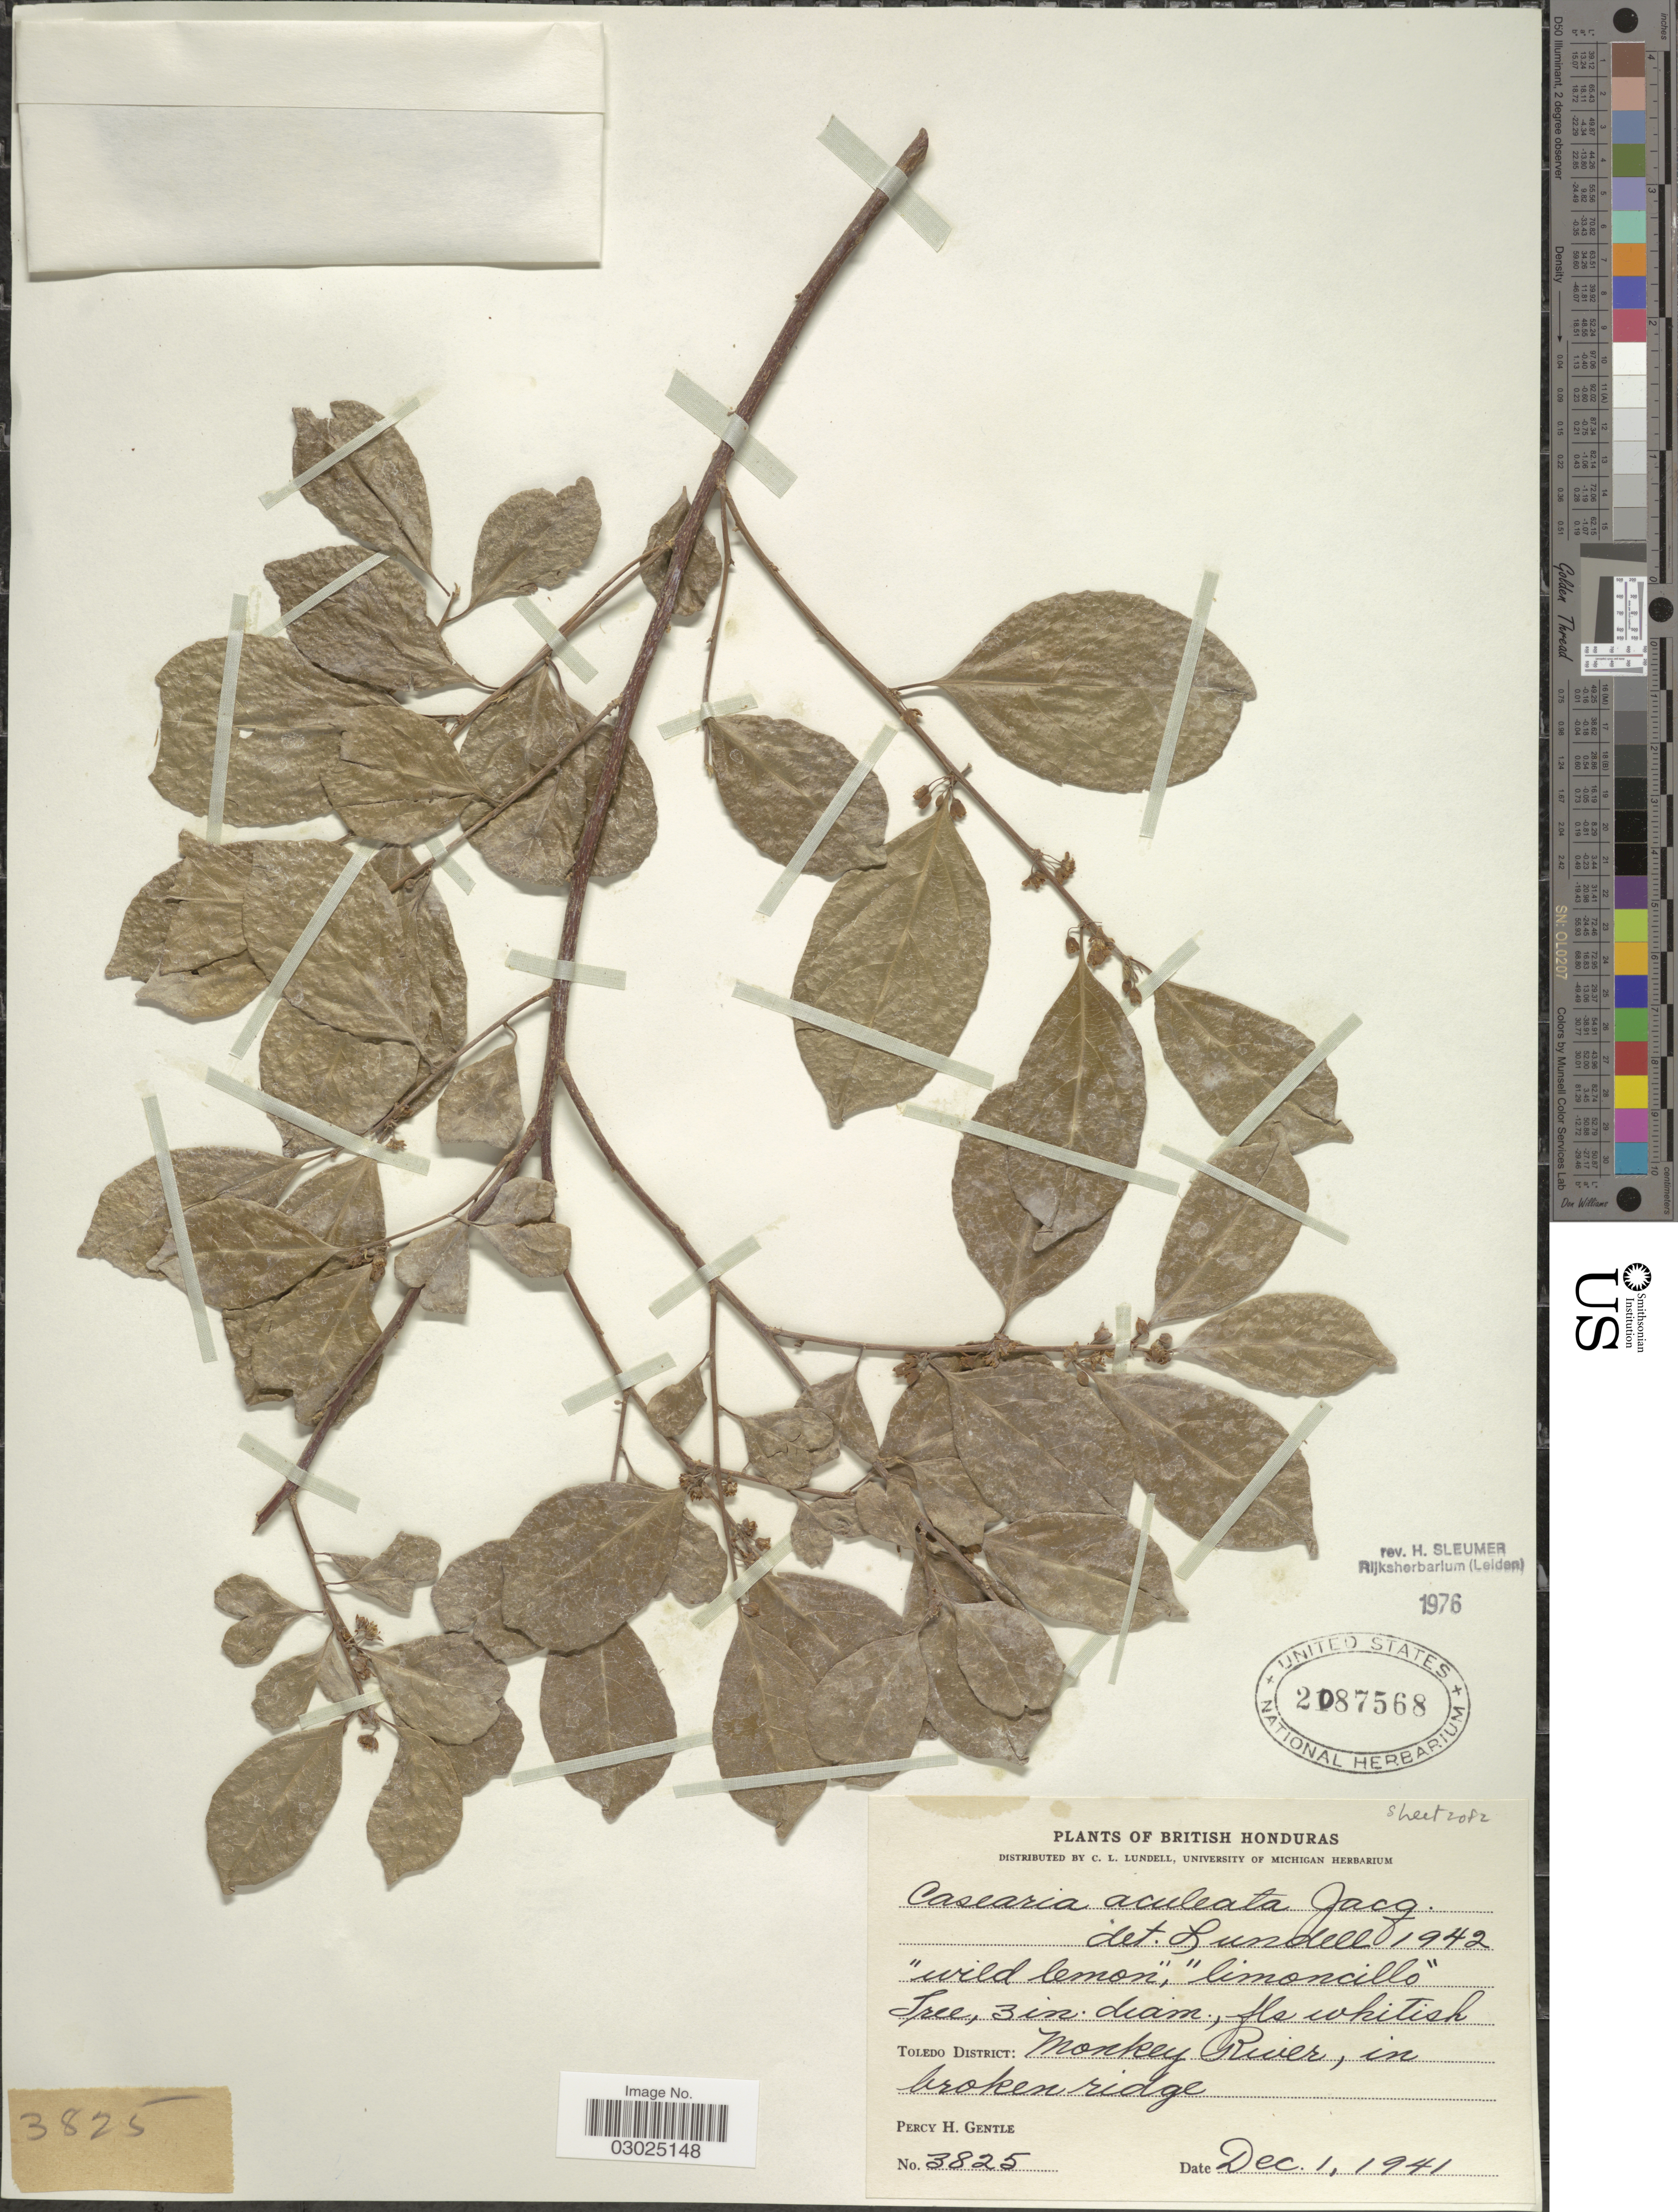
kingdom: Plantae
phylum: Tracheophyta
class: Magnoliopsida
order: Malpighiales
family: Salicaceae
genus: Casearia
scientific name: Casearia aculeata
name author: Jacq.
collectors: P. H. Gentle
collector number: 3825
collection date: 1941-12-01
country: Belize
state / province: Toledo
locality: British Honduras. Toledo District: Monkey River, in broken ridge.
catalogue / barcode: US 2087568